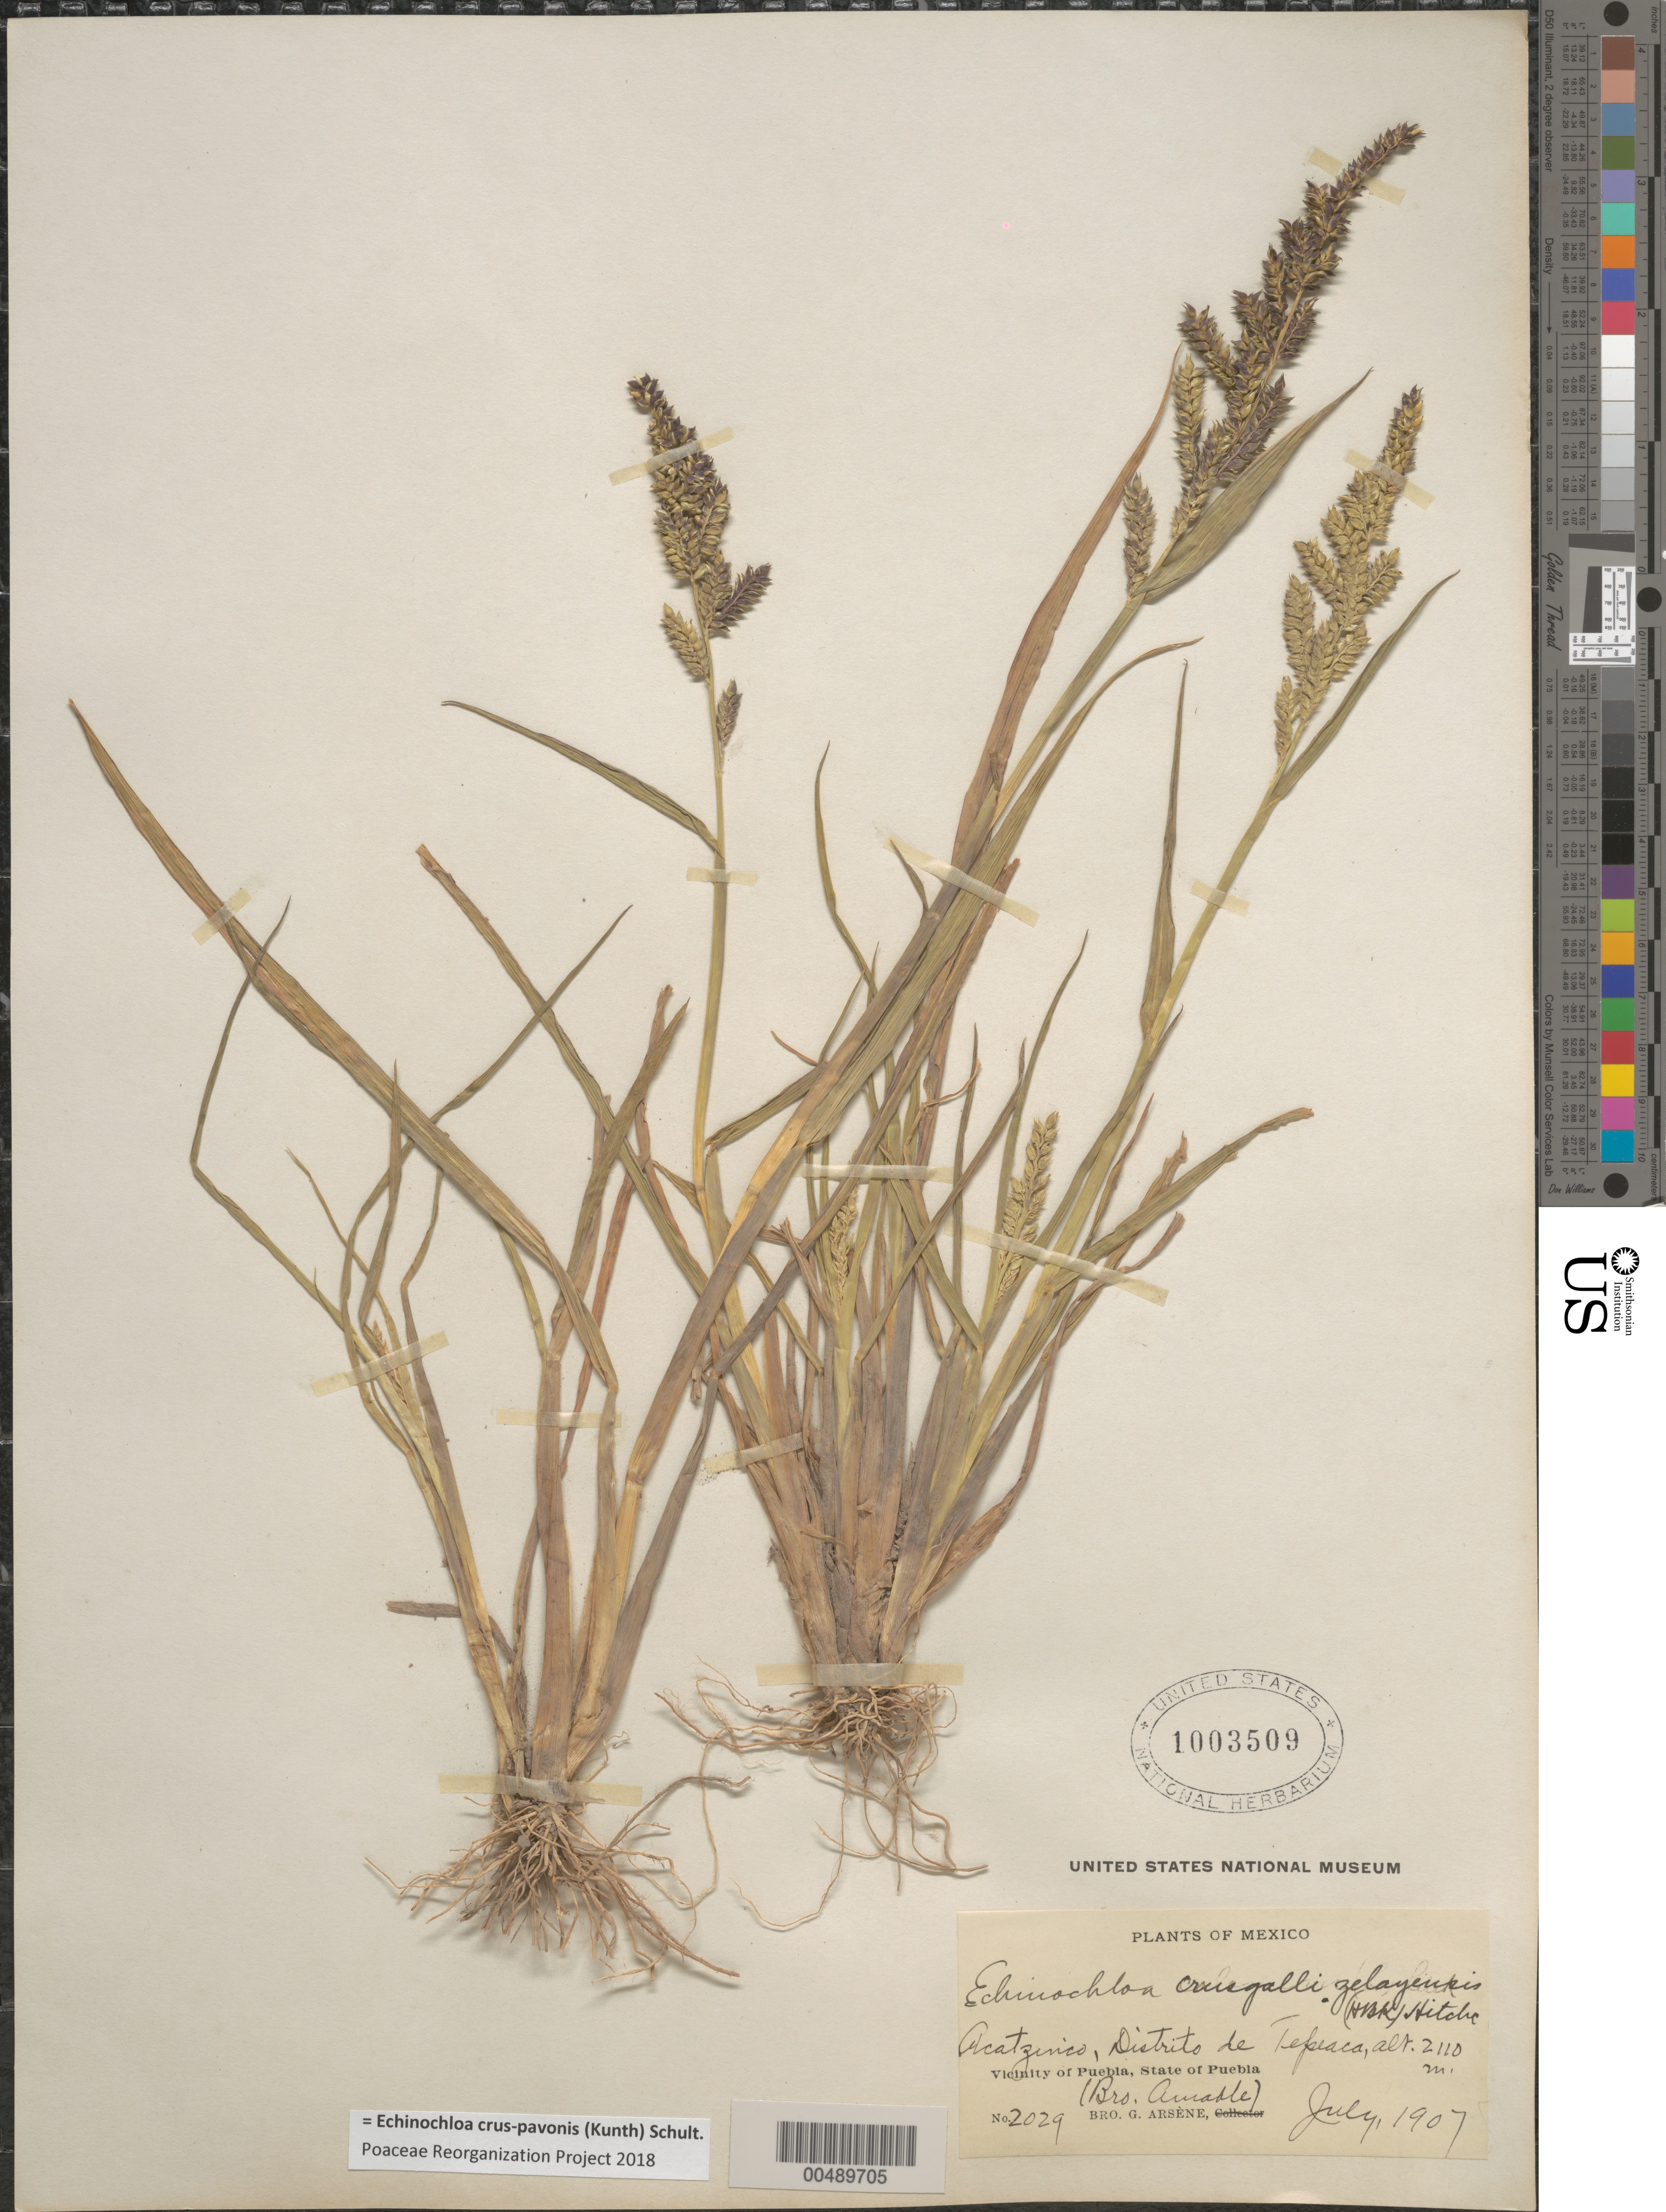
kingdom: Plantae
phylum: Tracheophyta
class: Liliopsida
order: Poales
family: Poaceae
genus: Echinochloa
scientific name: Echinochloa crus-pavonis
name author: (Kunth) Schult.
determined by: Poaceae Reorganization Project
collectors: Bro. G. Arsène & B. Arnable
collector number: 2029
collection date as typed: Jul 1907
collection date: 1907-07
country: Mexico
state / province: Puebla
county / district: Tepeaca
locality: Actazinco, vicinity of Puebla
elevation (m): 2110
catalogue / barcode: US 1003509